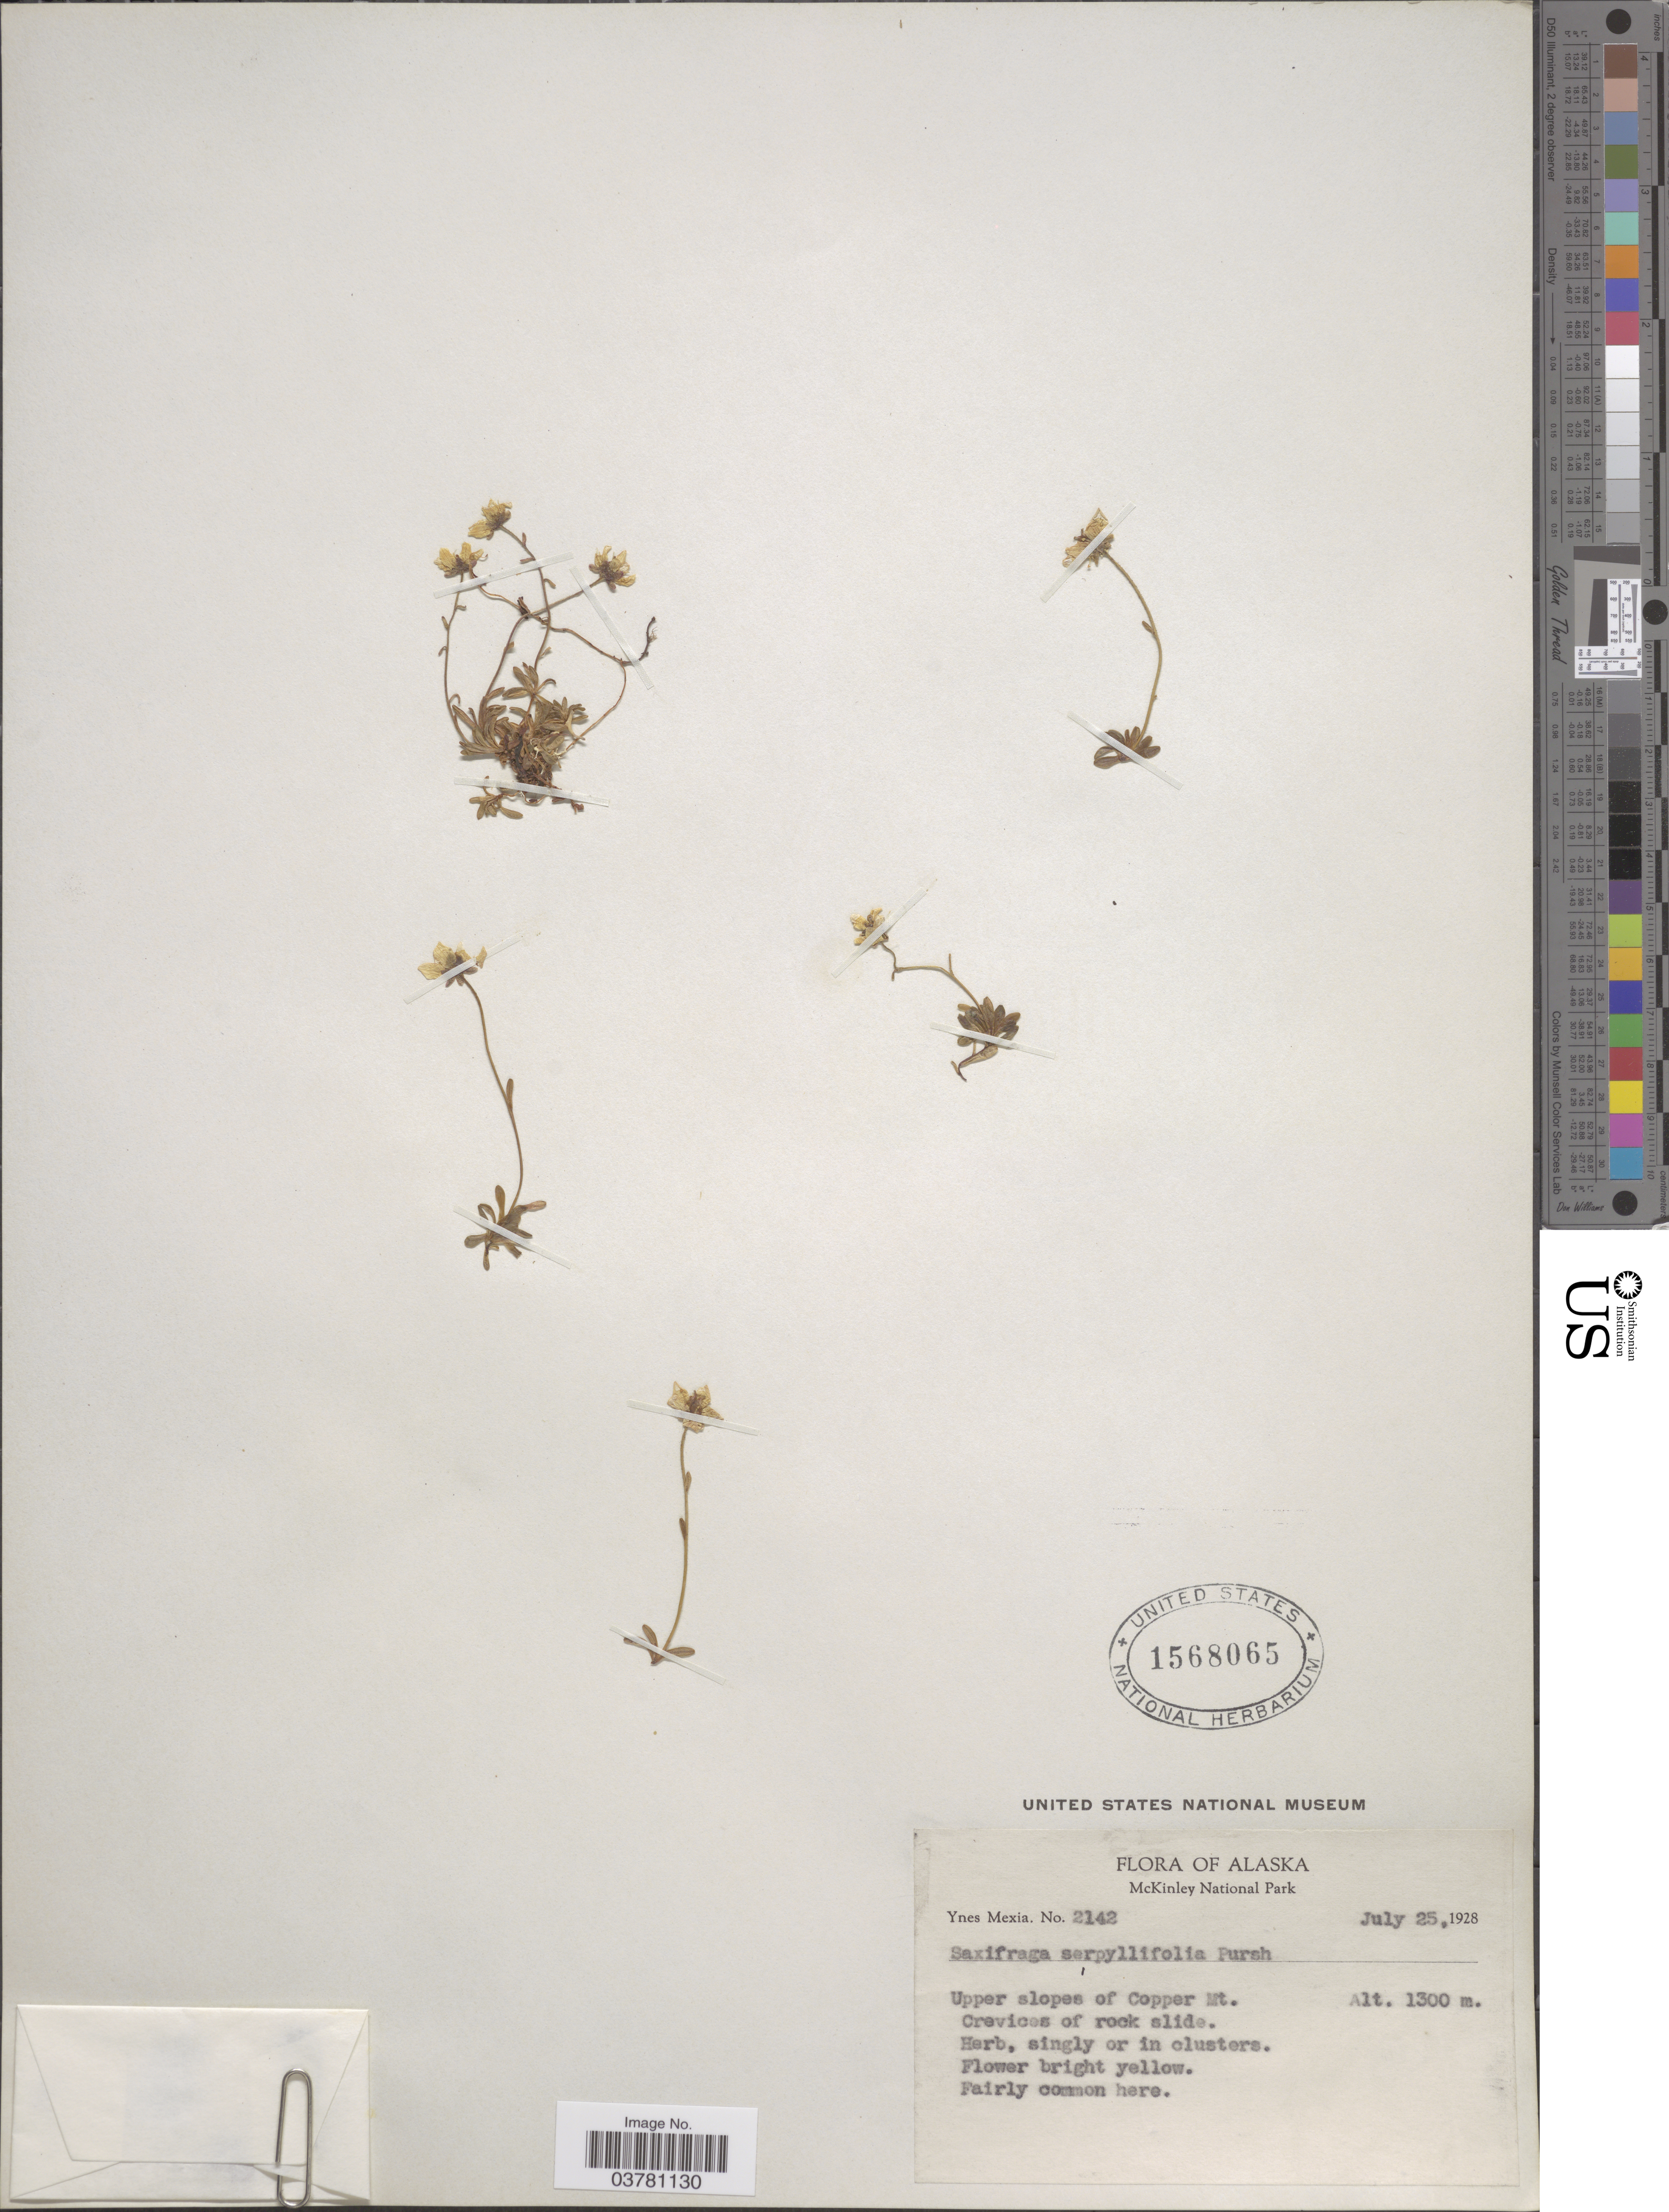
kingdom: Plantae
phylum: Tracheophyta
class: Magnoliopsida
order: Saxifragales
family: Saxifragaceae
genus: Saxifraga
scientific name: Saxifraga serpyllifolia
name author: Pursh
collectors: Y. Mexia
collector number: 2142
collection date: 1928-07-25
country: United States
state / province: Alaska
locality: McKinley National Park. Upper slopes of Copper Mt.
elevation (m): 1300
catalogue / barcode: US 1568065